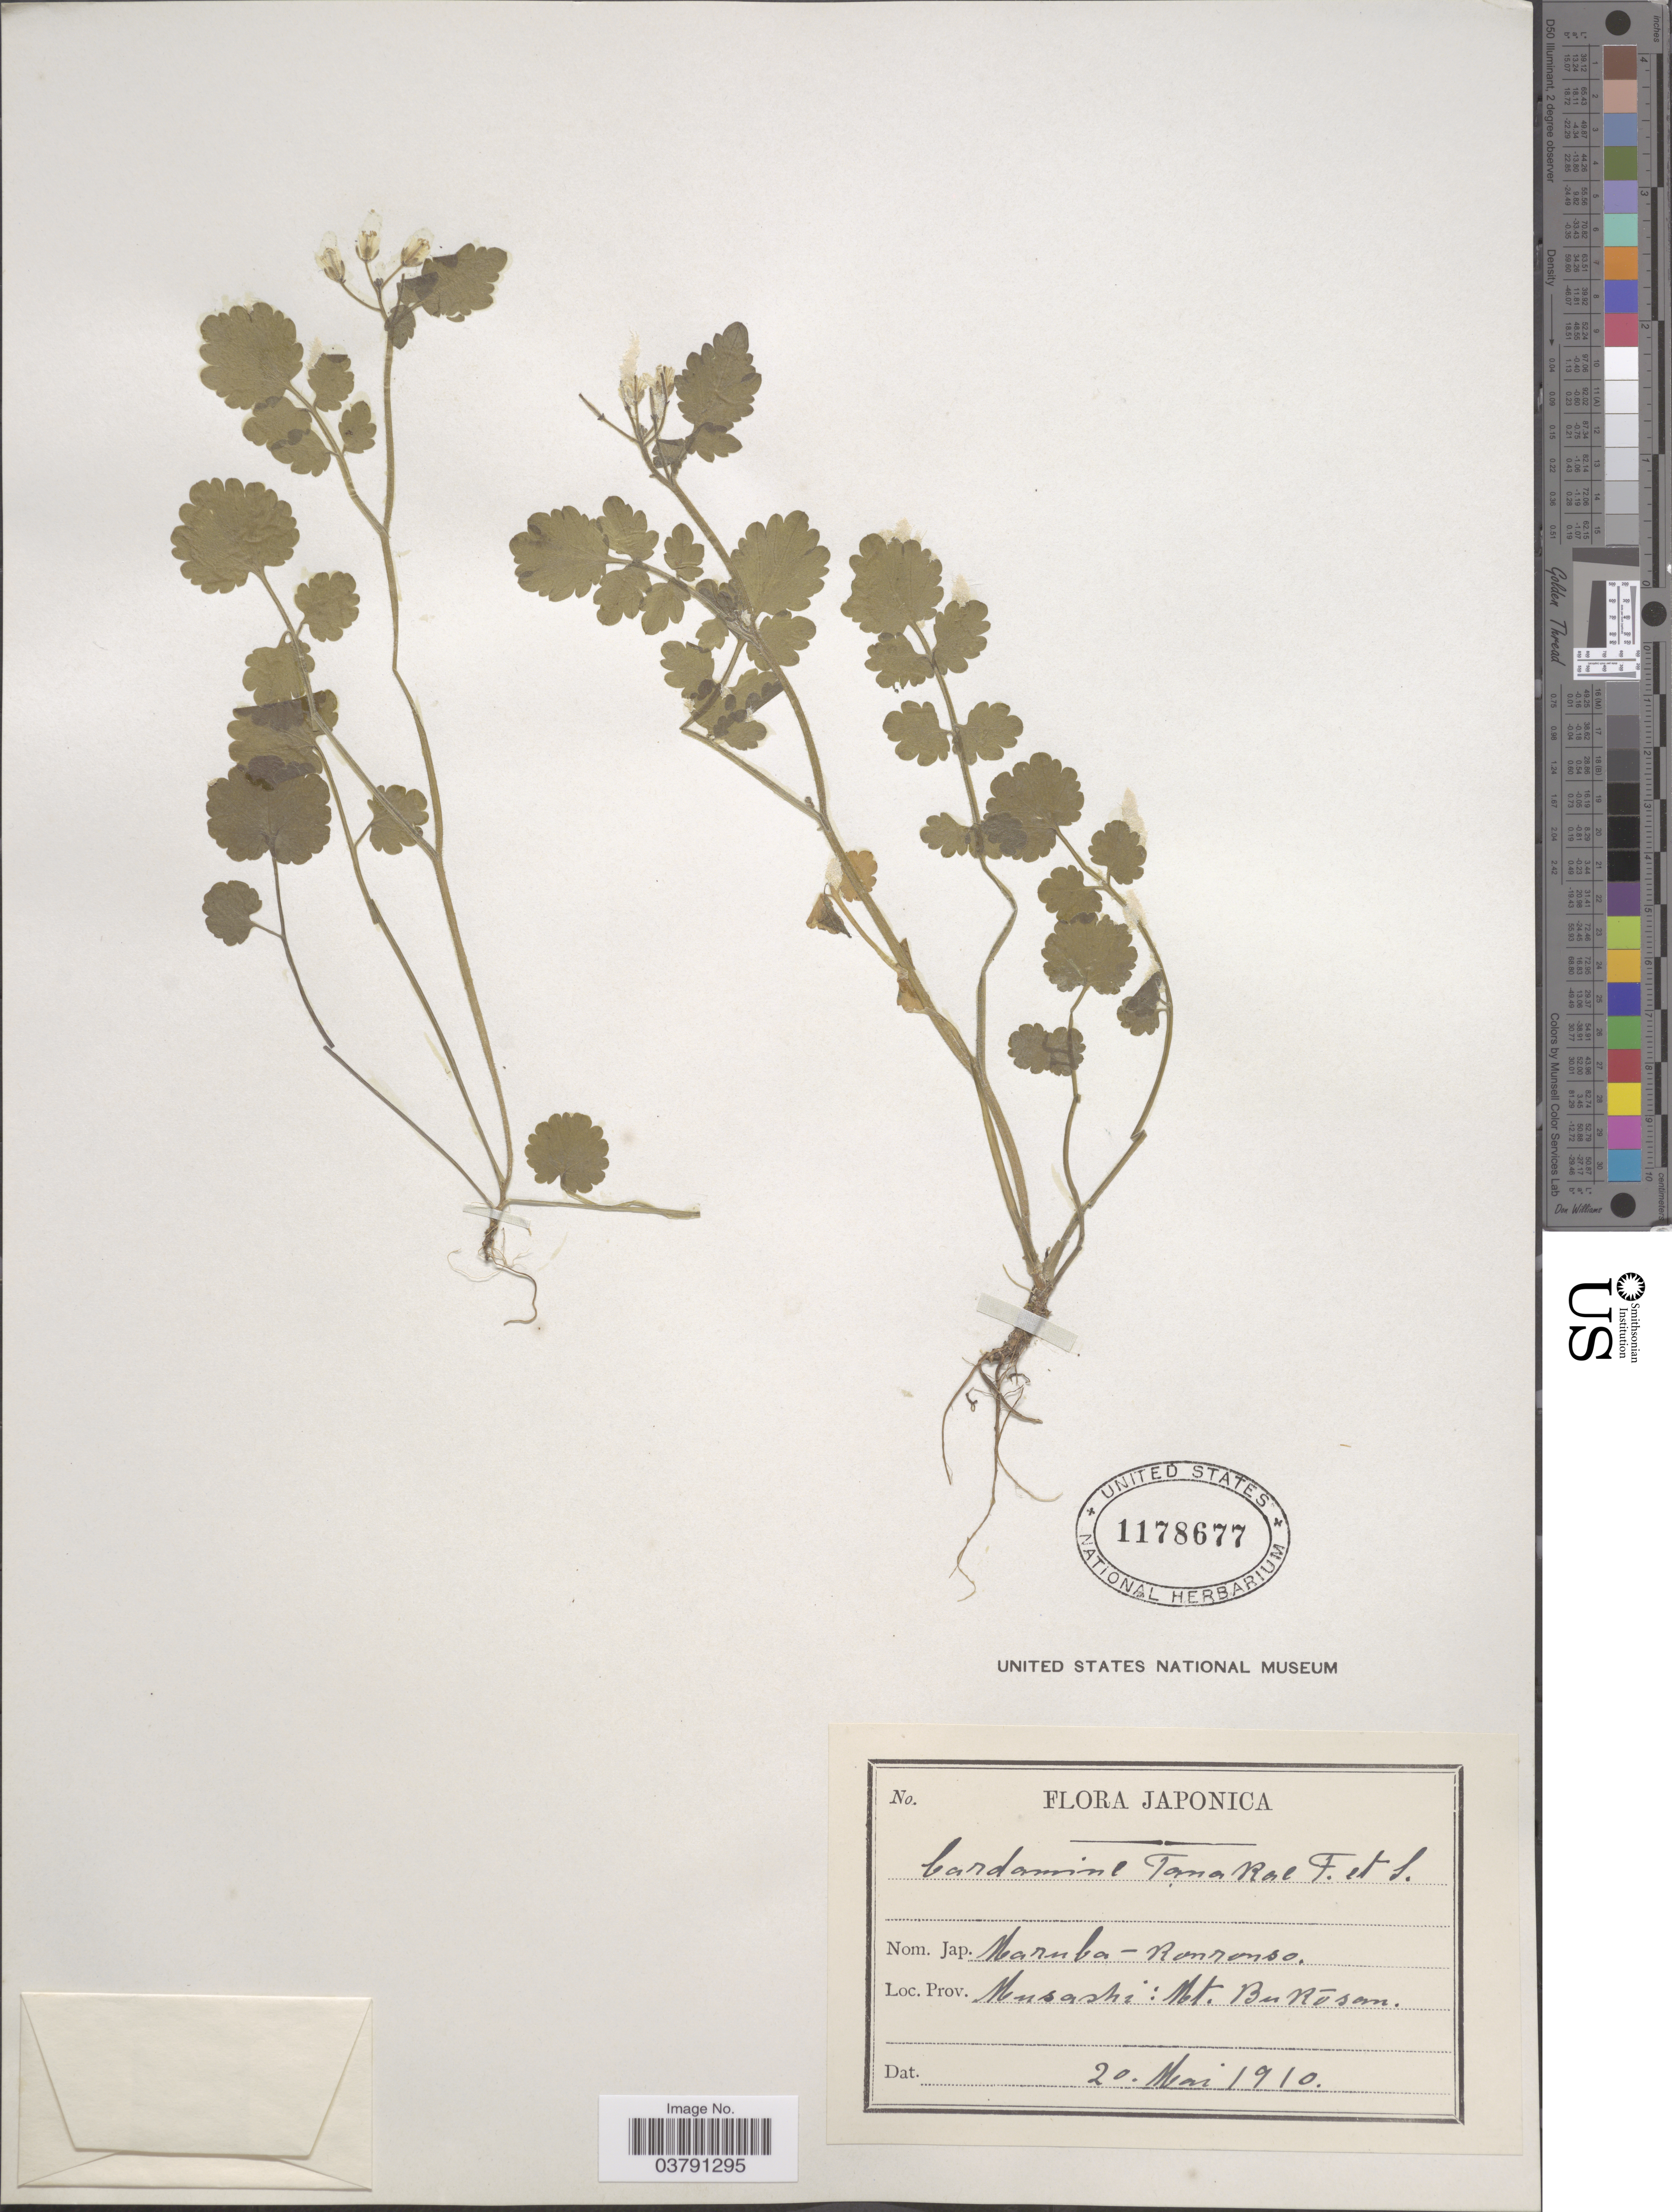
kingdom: Plantae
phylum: Tracheophyta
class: Magnoliopsida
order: Brassicales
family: Brassicaceae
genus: Cardamine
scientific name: Cardamine tanakae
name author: Franch. & Sav.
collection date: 1910-05-20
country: Japan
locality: Prov. Musashi: Mt. Bukôsan.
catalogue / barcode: US 1178677